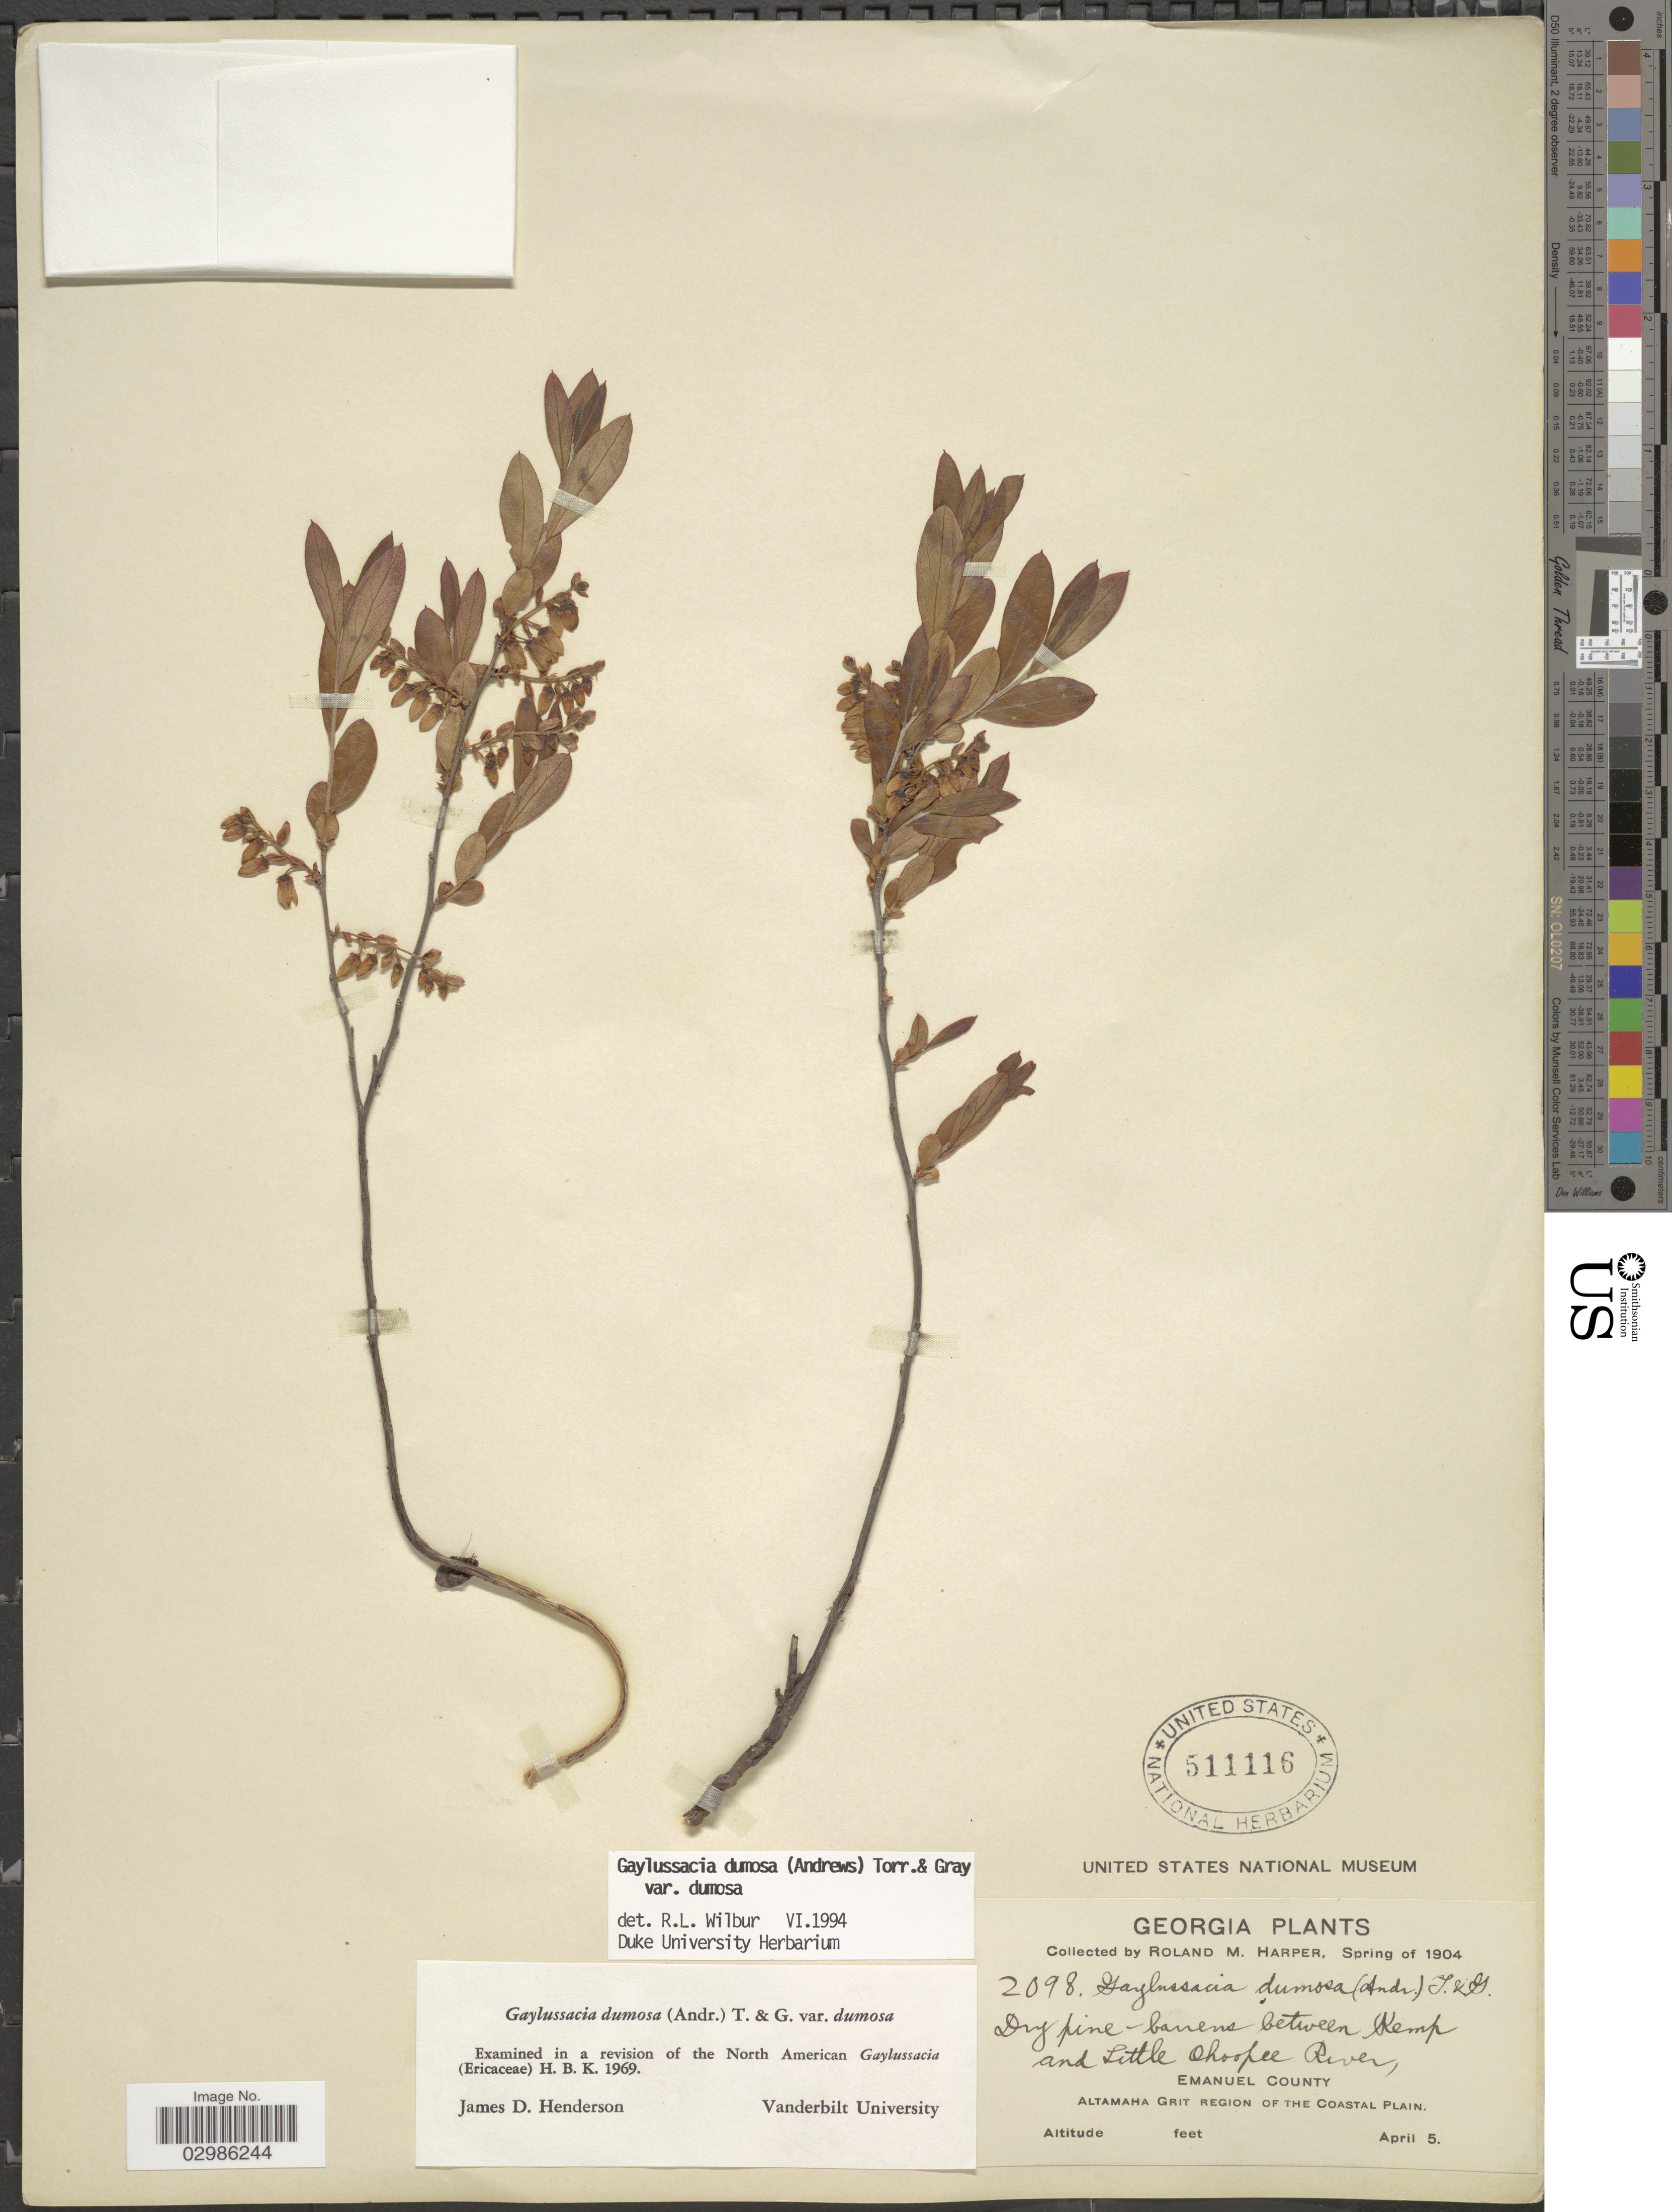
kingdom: Plantae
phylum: Tracheophyta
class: Magnoliopsida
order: Ericales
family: Ericaceae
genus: Gaylussacia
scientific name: Gaylussacia dumosa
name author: (Andrews) Torr. & A. Gray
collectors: R. M. Harper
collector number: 2098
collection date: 1904-04-05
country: United States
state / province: Georgia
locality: Dry pine-barrens between Kemp and Little Ohoopee River, Emanuel County, Altamaha Grit Region of the Coastal Plain.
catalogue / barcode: US 511116